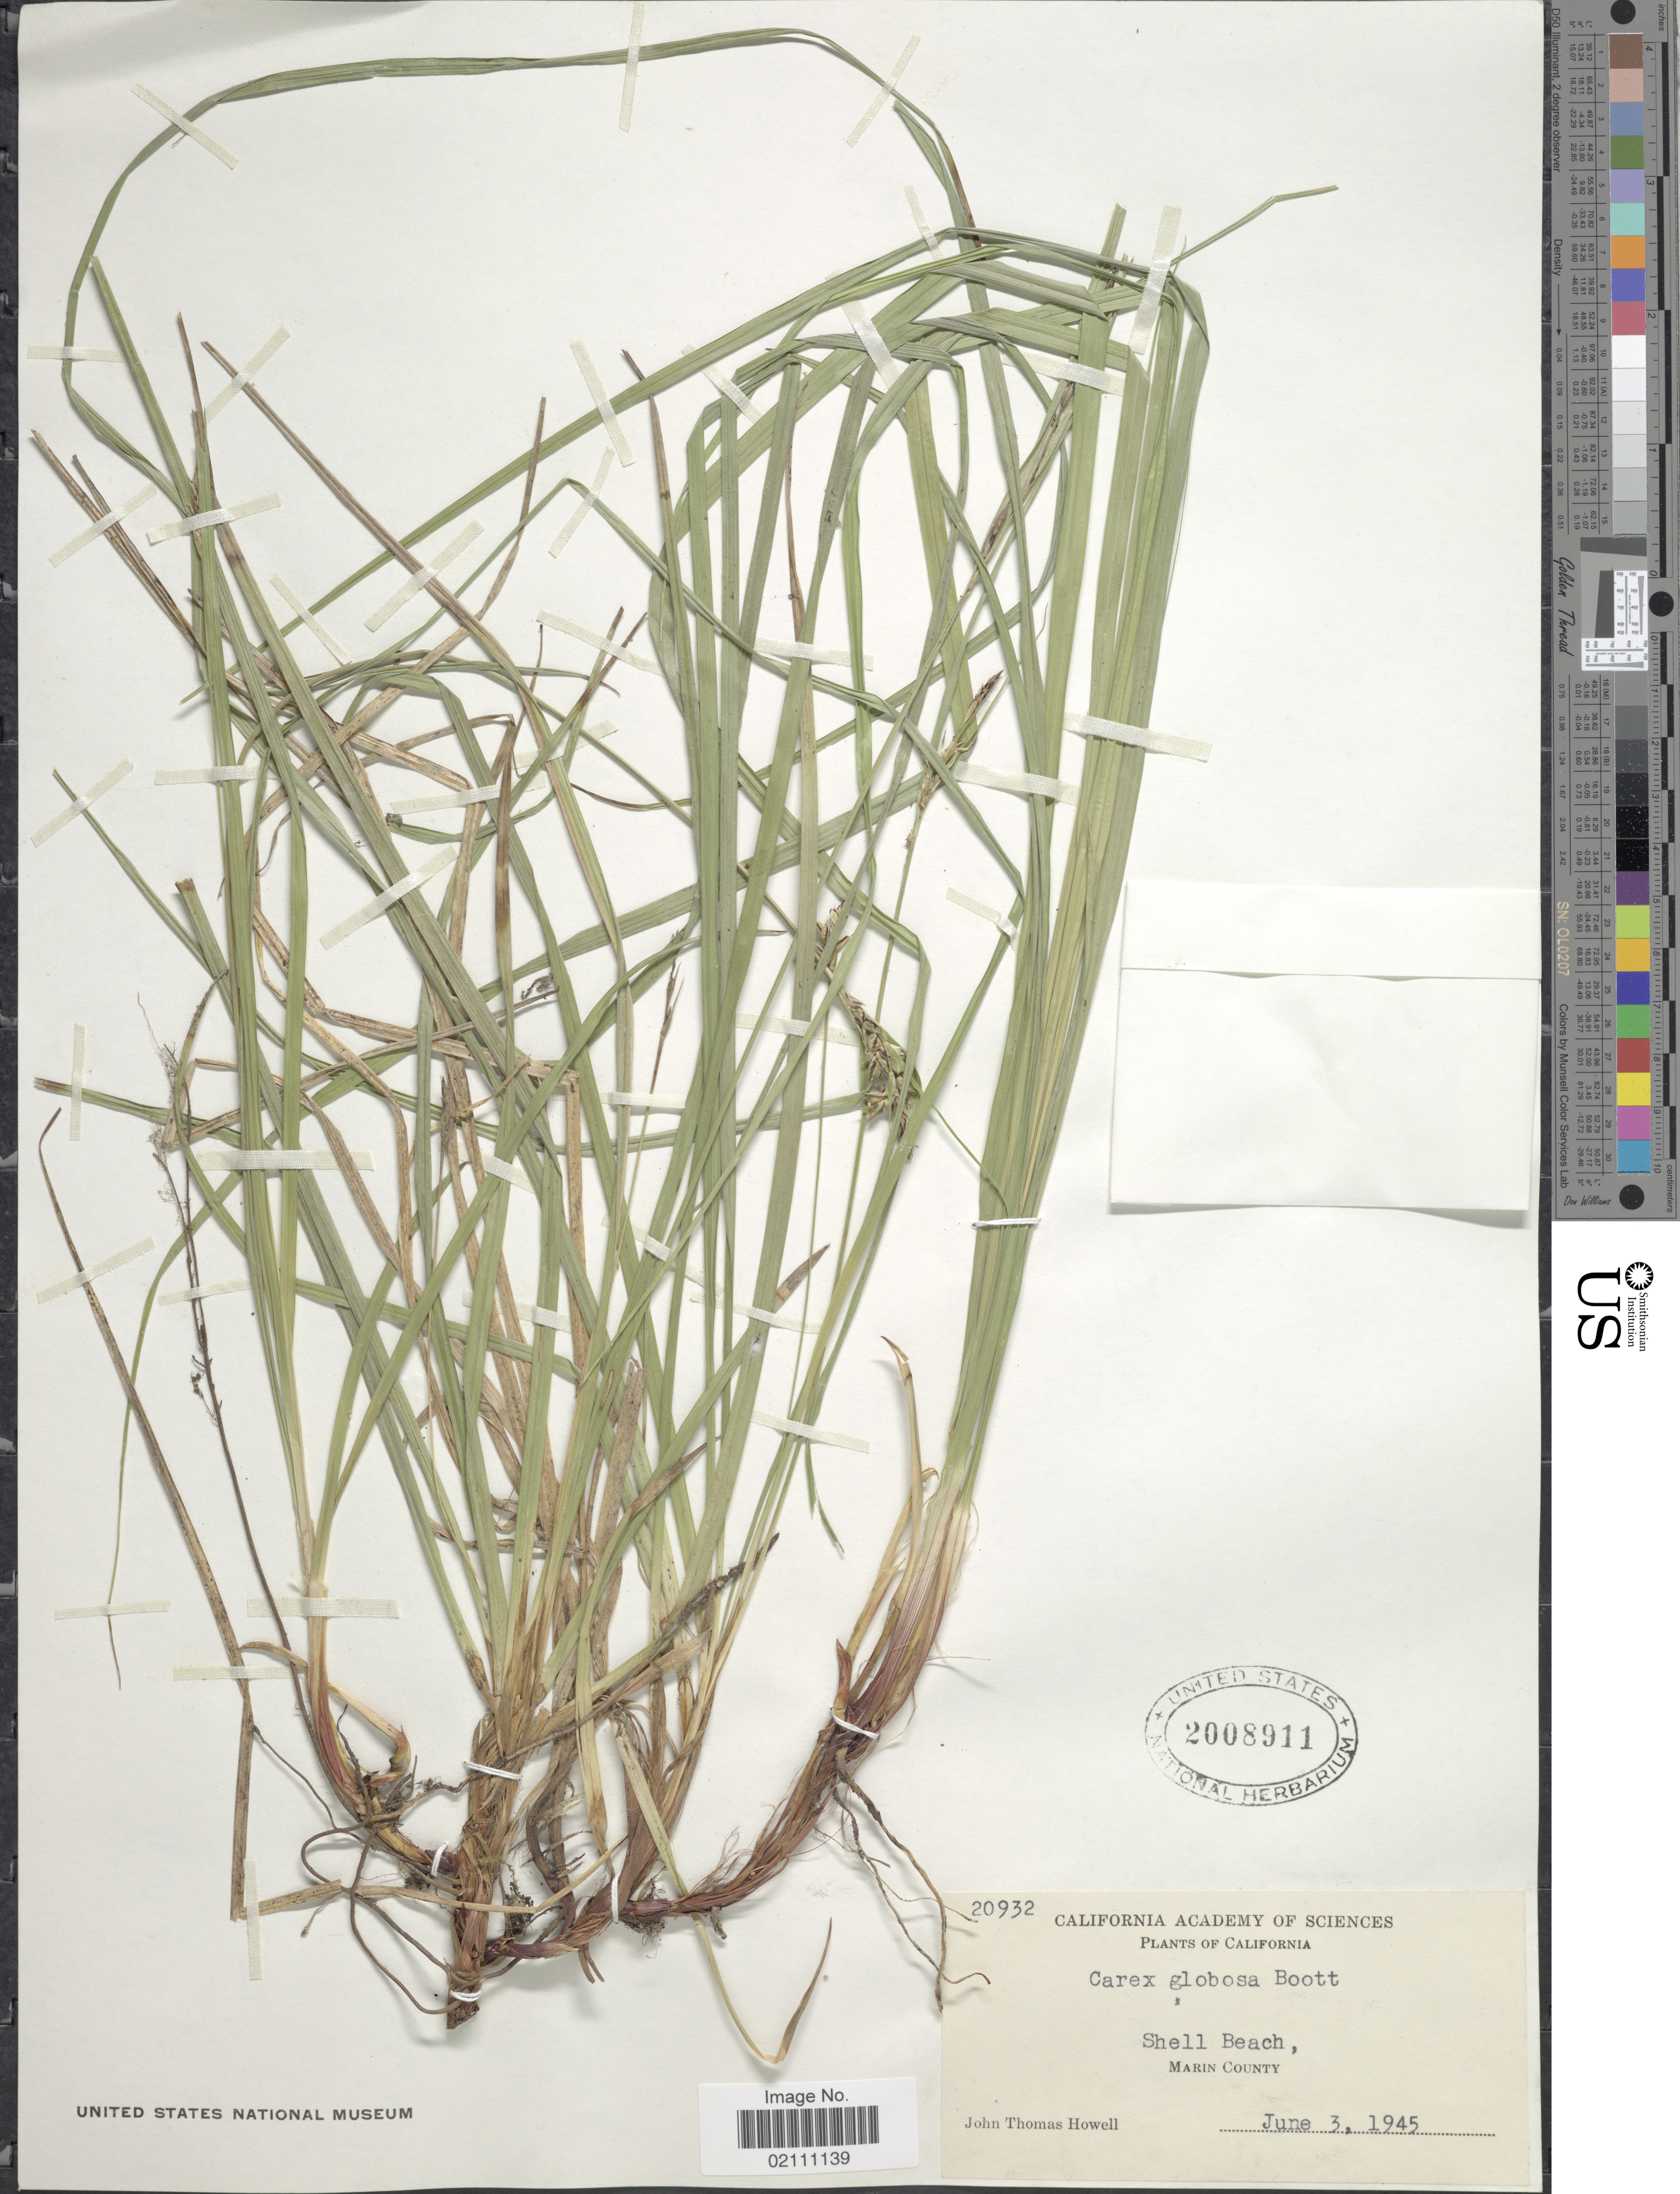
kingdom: Plantae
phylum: Tracheophyta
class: Liliopsida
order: Poales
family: Cyperaceae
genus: Carex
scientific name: Carex globosa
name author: Boott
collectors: J. T. Howell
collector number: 20932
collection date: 1945-06-03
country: United States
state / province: California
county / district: Marin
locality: Shell Beach, Marin County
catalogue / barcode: US 2008911